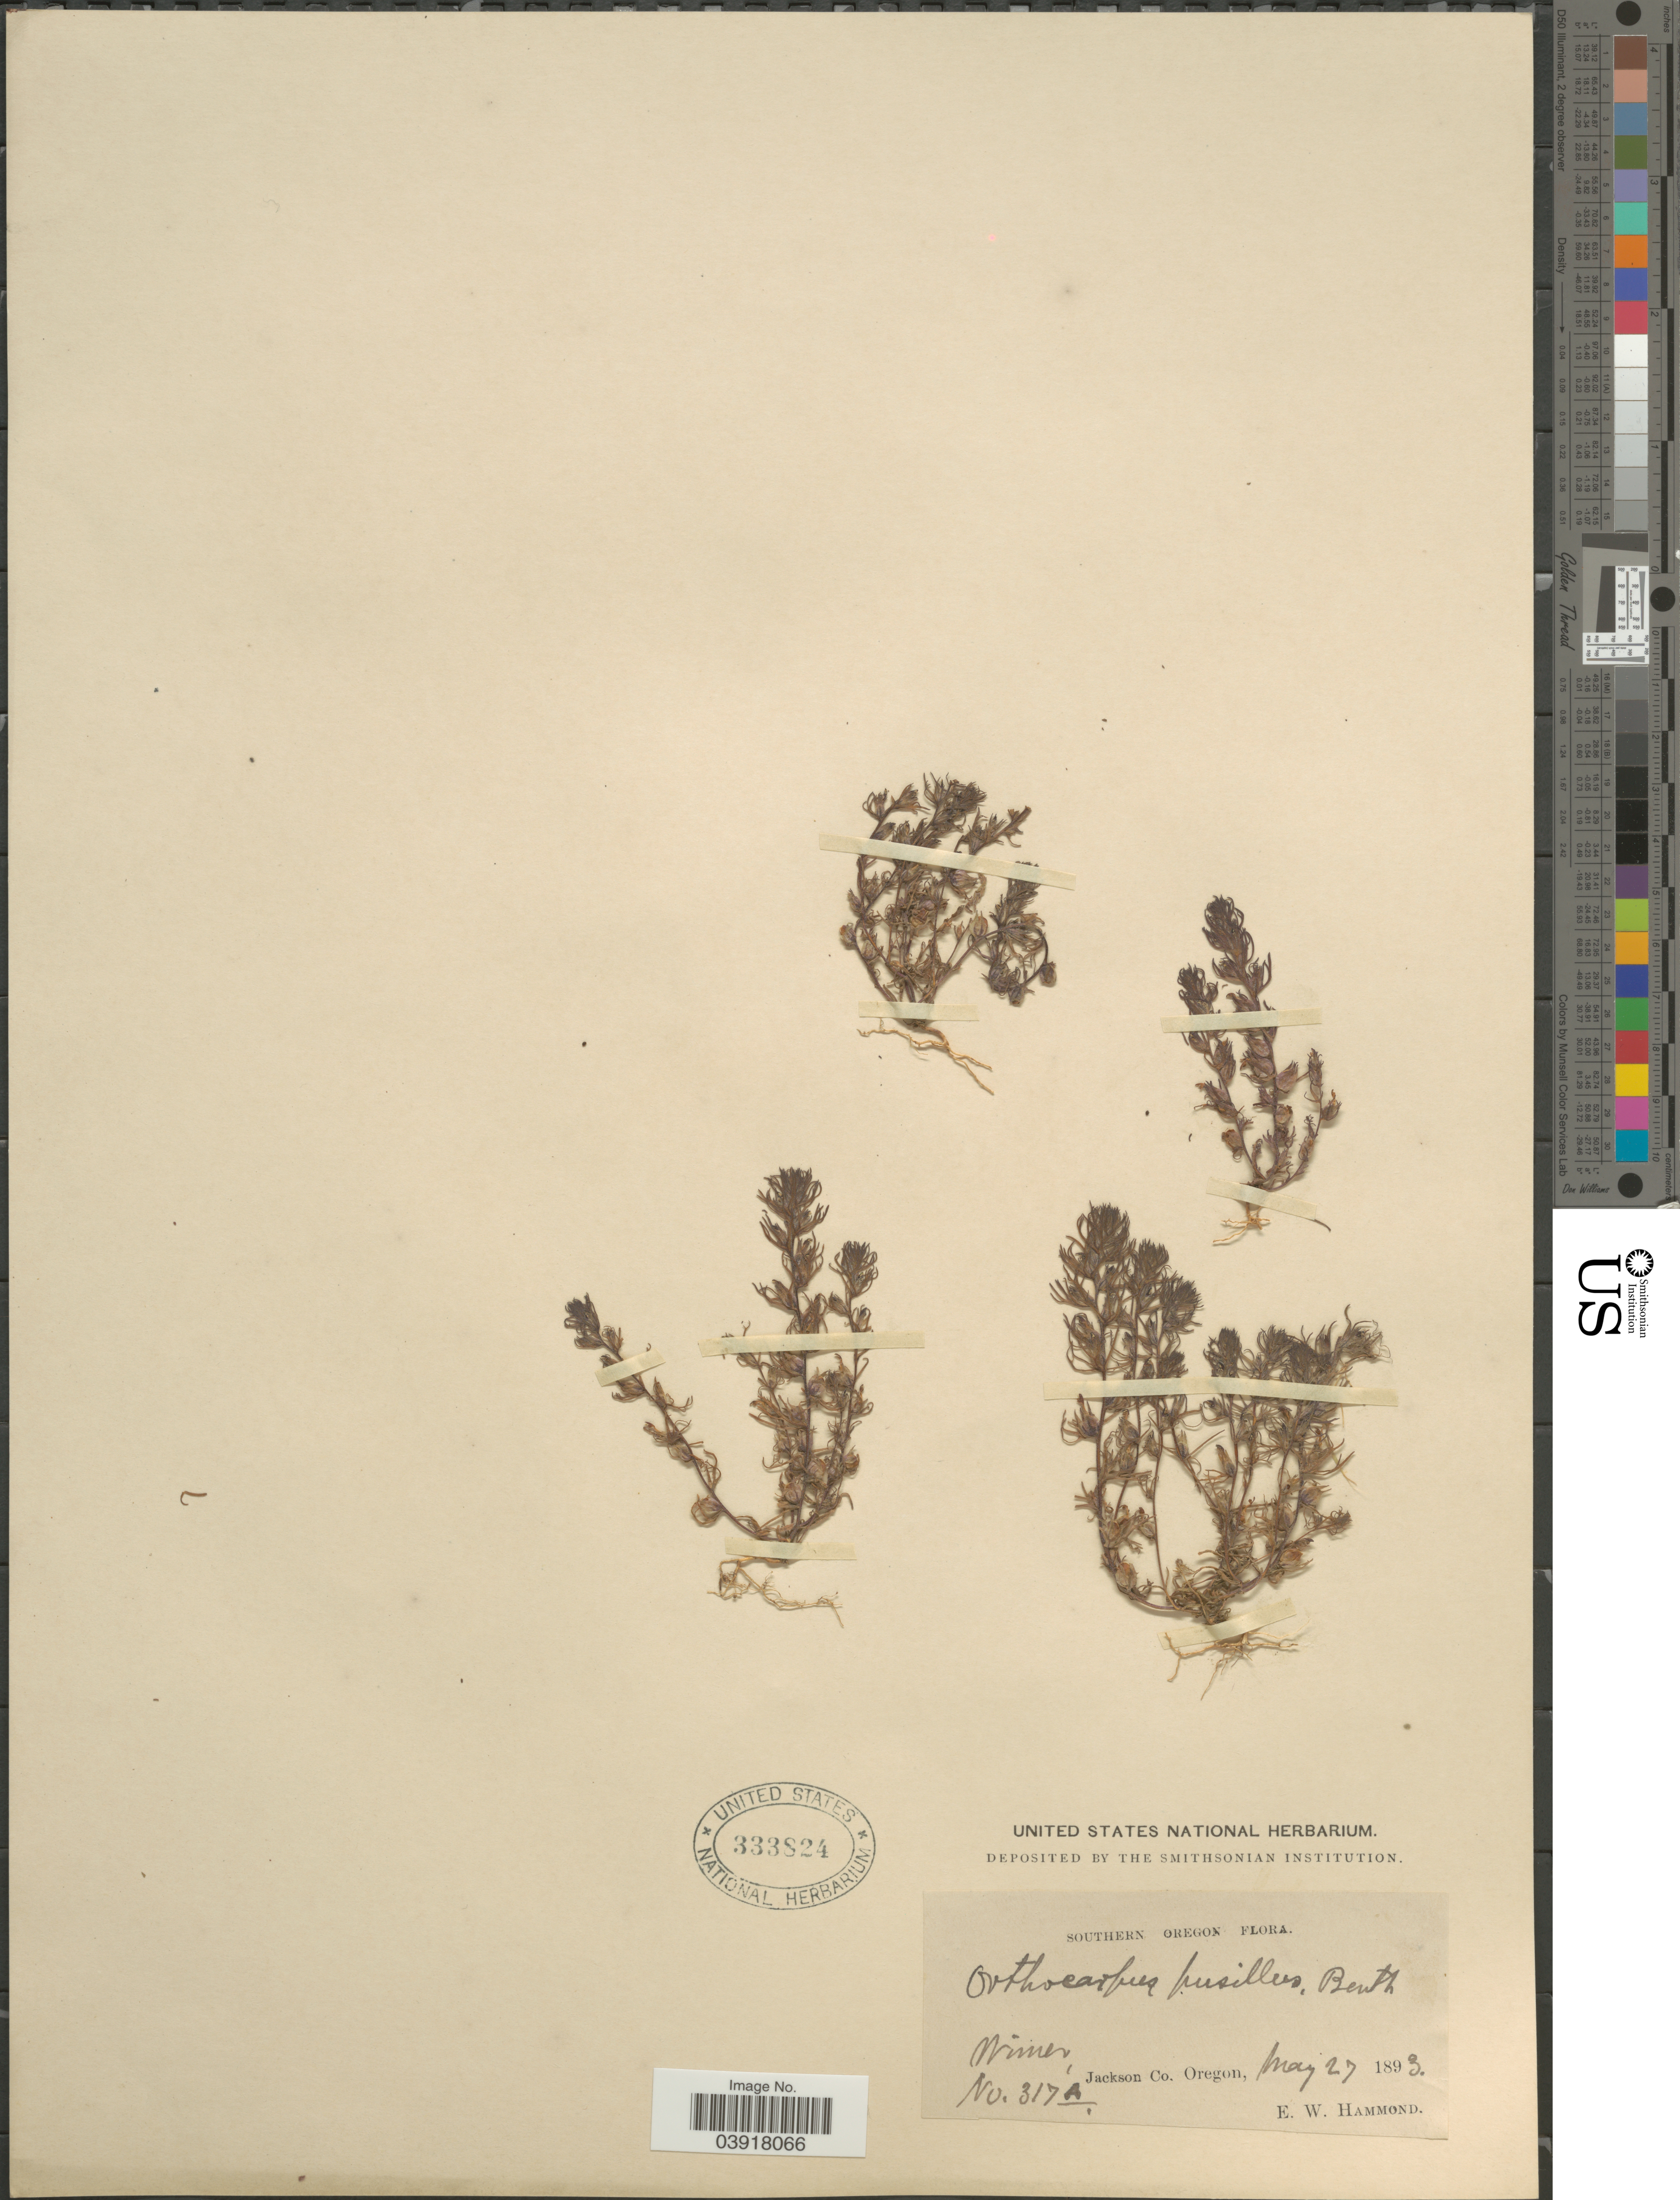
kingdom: Plantae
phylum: Tracheophyta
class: Magnoliopsida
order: Lamiales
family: Orobanchaceae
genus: Orthocarpus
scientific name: Orthocarpus pusillus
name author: Benth.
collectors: E. Hammond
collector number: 317A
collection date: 1893-05-27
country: United States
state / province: Oregon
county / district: Jackson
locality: Southern Oregon. Wimer, Jackson Co.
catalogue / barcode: US 333824